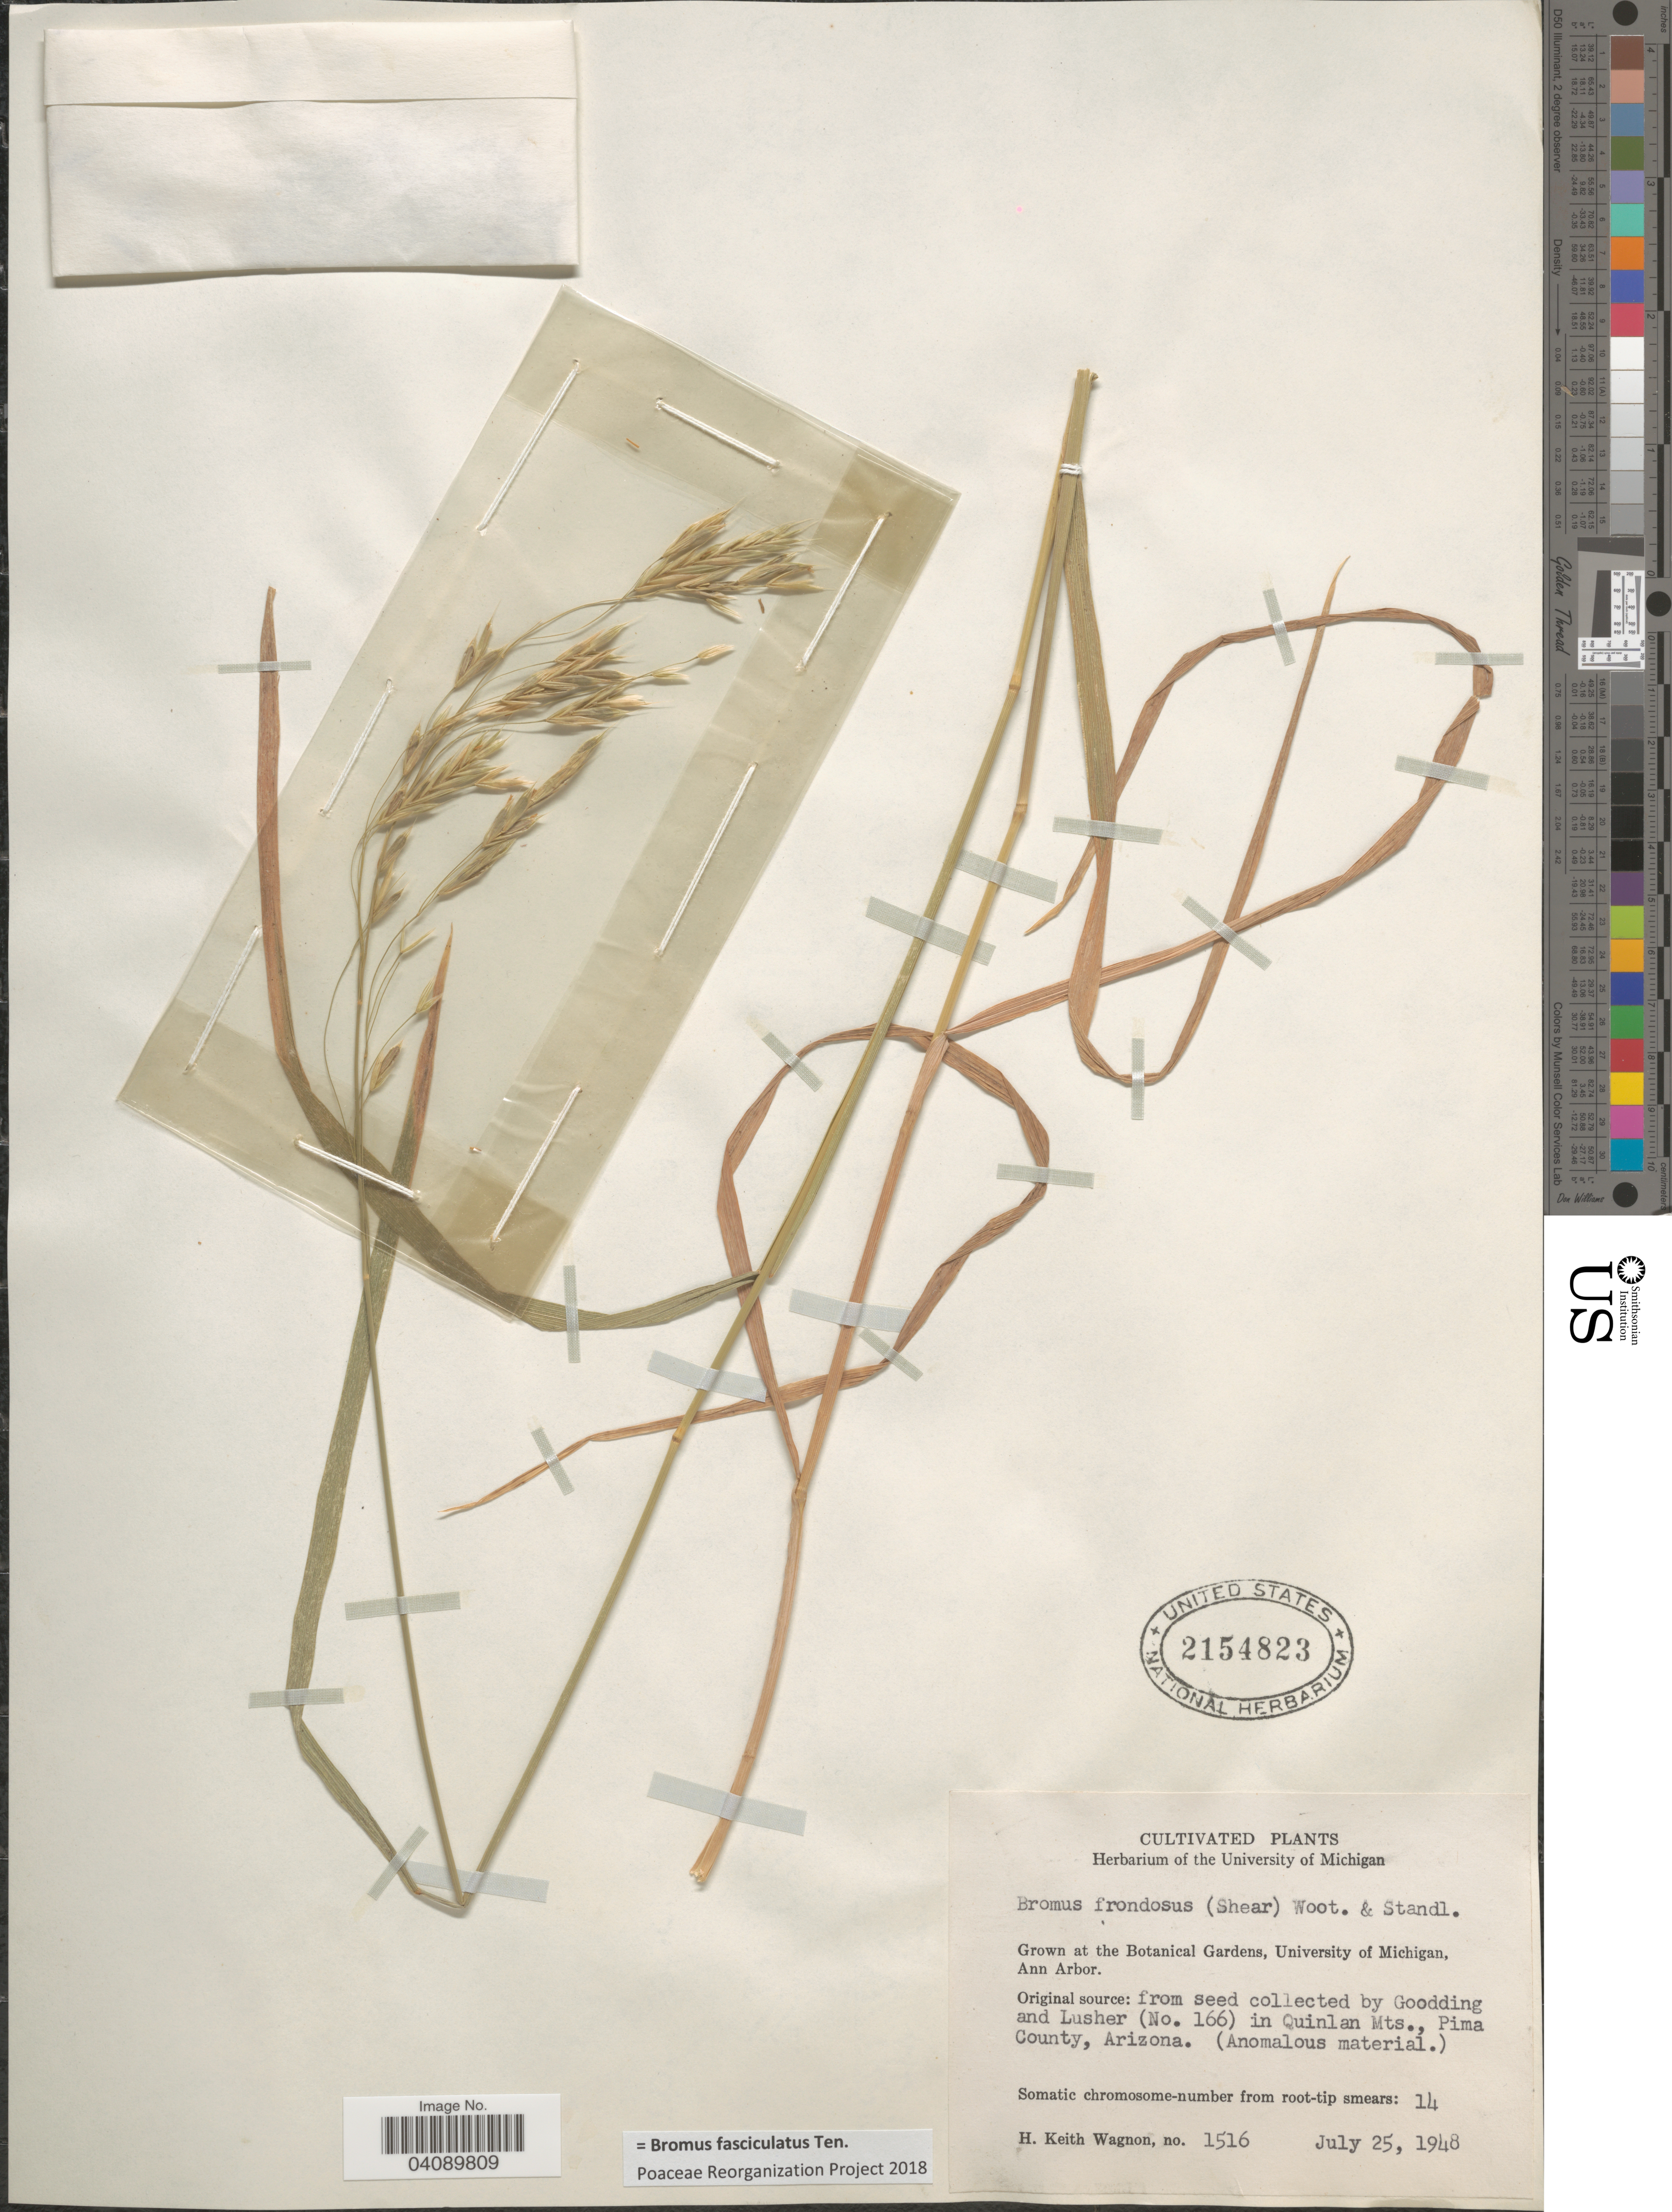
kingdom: Plantae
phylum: Tracheophyta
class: Liliopsida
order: Poales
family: Poaceae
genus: Bromus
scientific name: Bromus fasciculatus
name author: C. Presl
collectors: H. Wagnon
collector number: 1516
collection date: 1948-07-25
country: United States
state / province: Michigan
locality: Botanical Gardens, University of Michigan, Ann Arbor.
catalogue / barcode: US 2154823